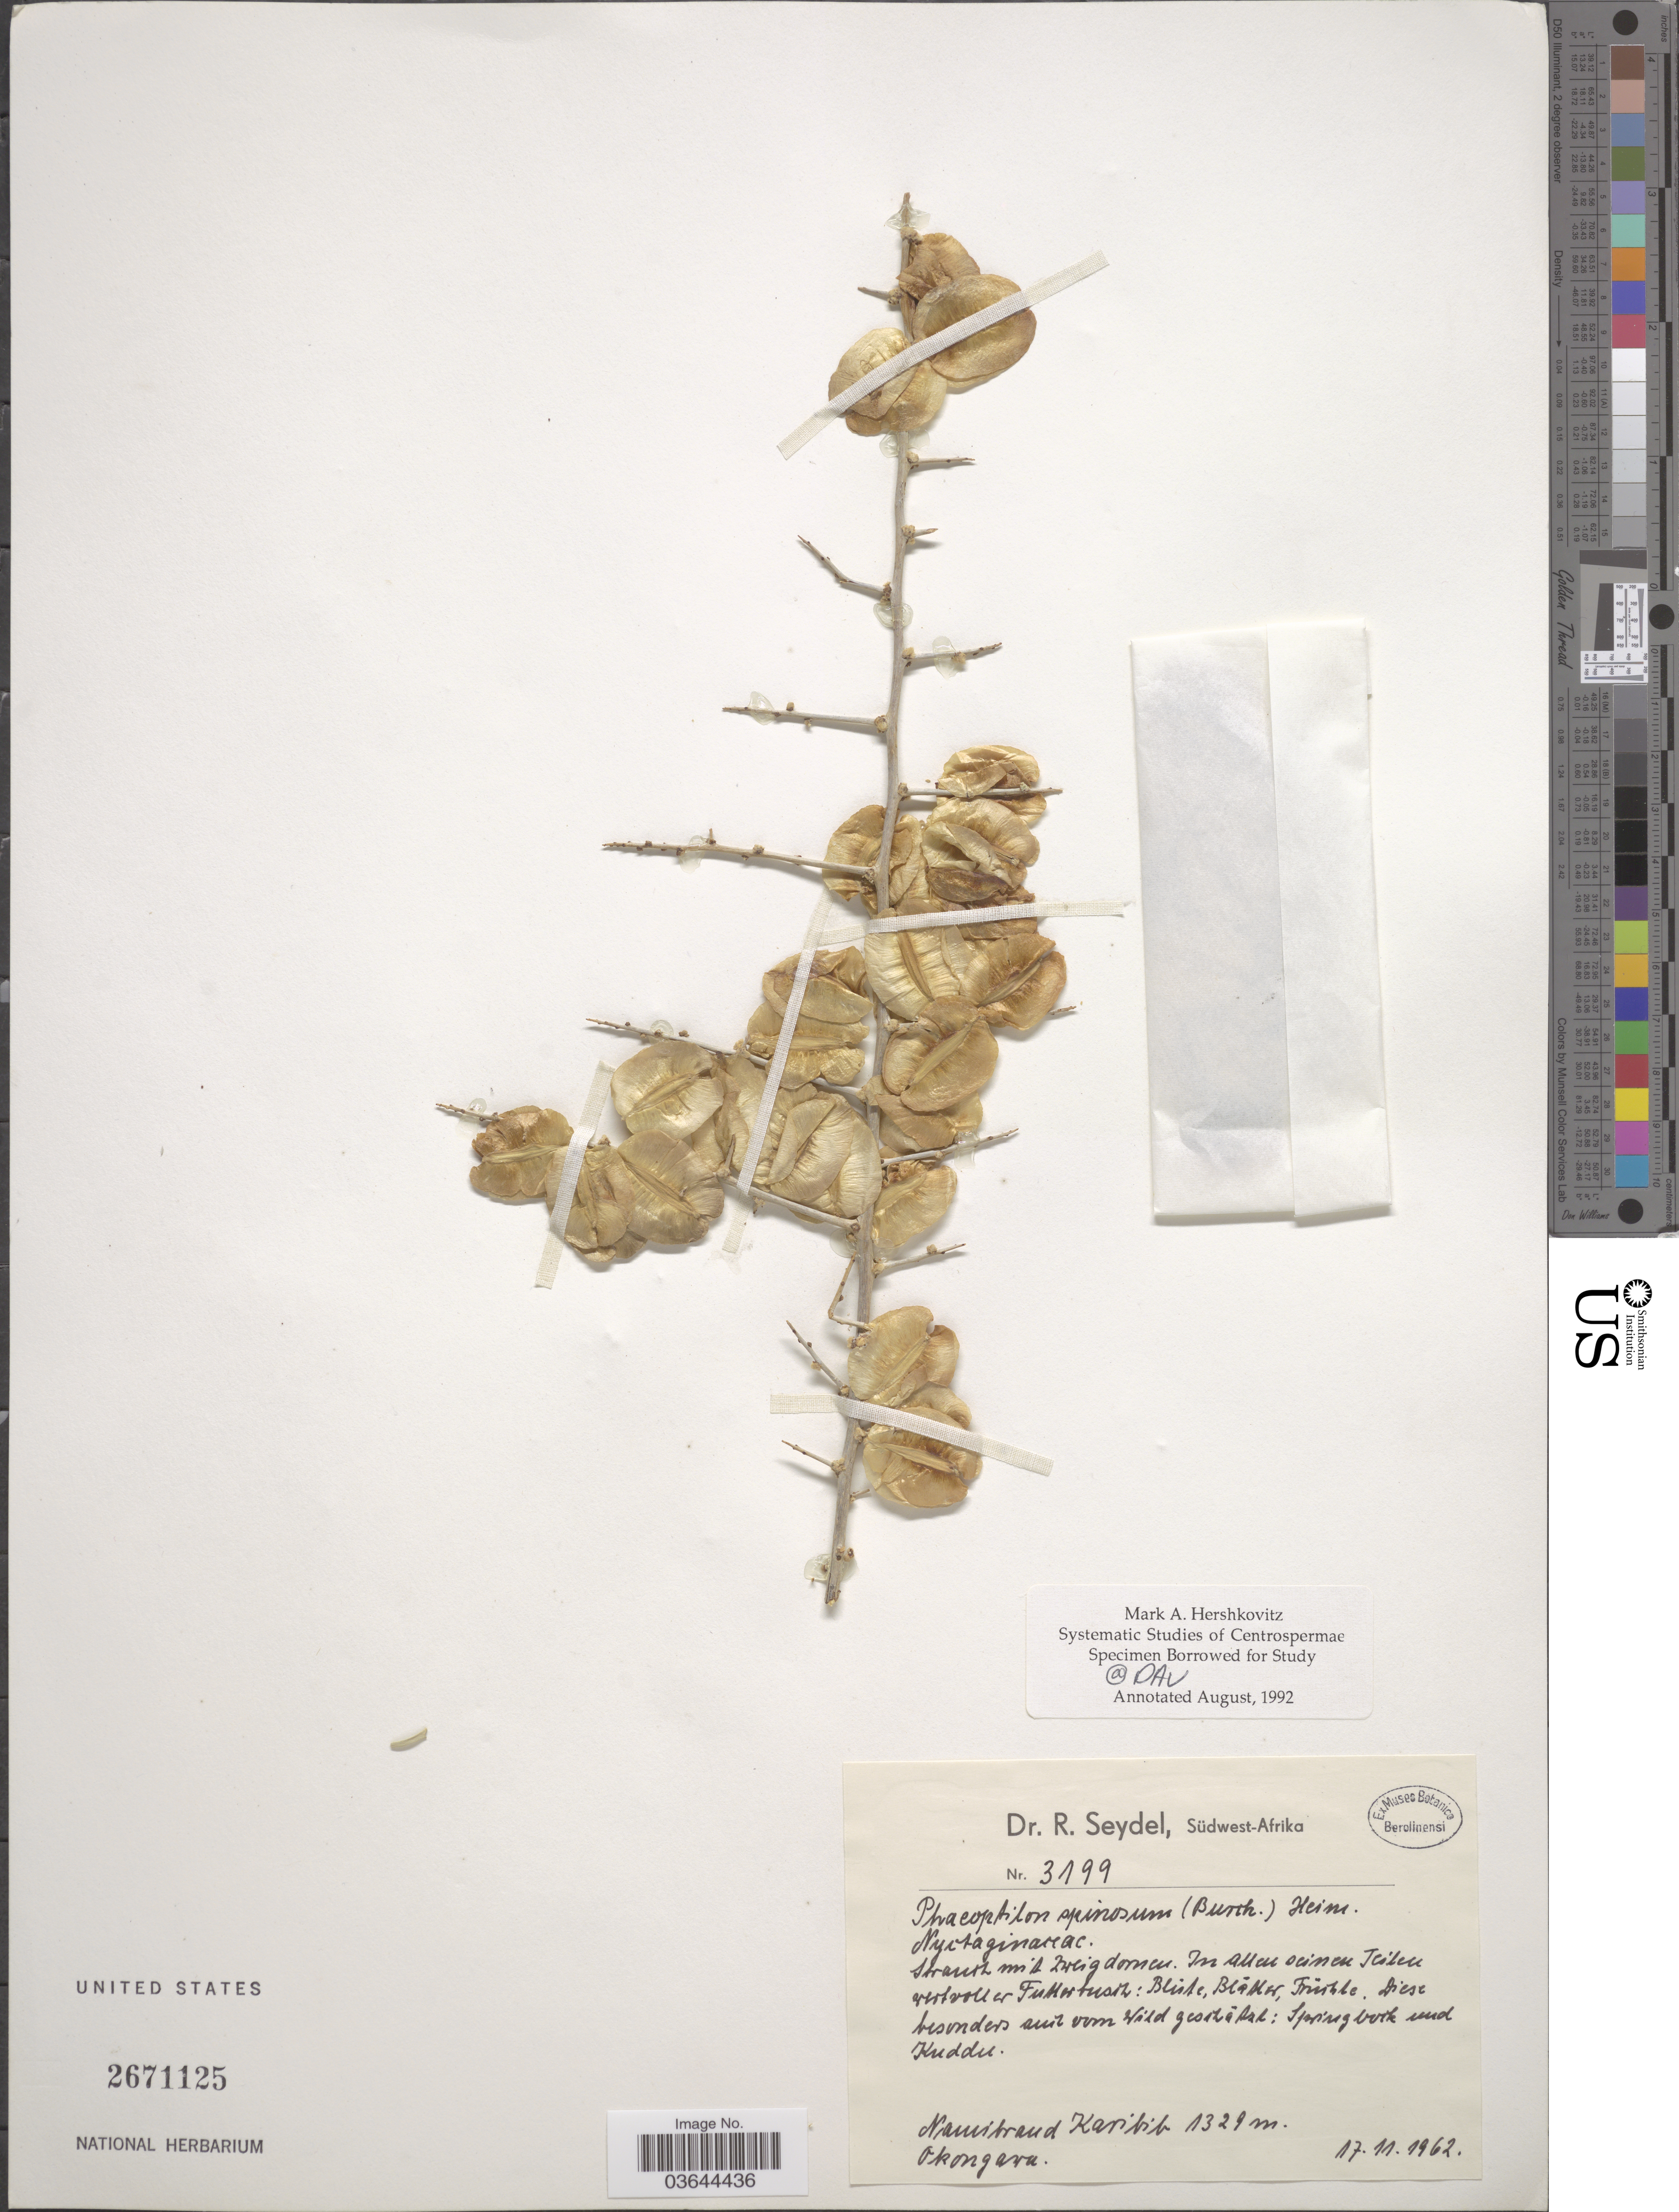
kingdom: Plantae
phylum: Tracheophyta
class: Magnoliopsida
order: Caryophyllales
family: Nyctaginaceae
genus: Phaeoptilum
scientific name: Phaeoptilum spinosum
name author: Radlk.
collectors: R. Seydel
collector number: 3199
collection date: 1962-11-17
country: Namibia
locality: Südwest-Afrika. Namibrand Karibib.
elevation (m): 1329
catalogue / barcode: US 2671125